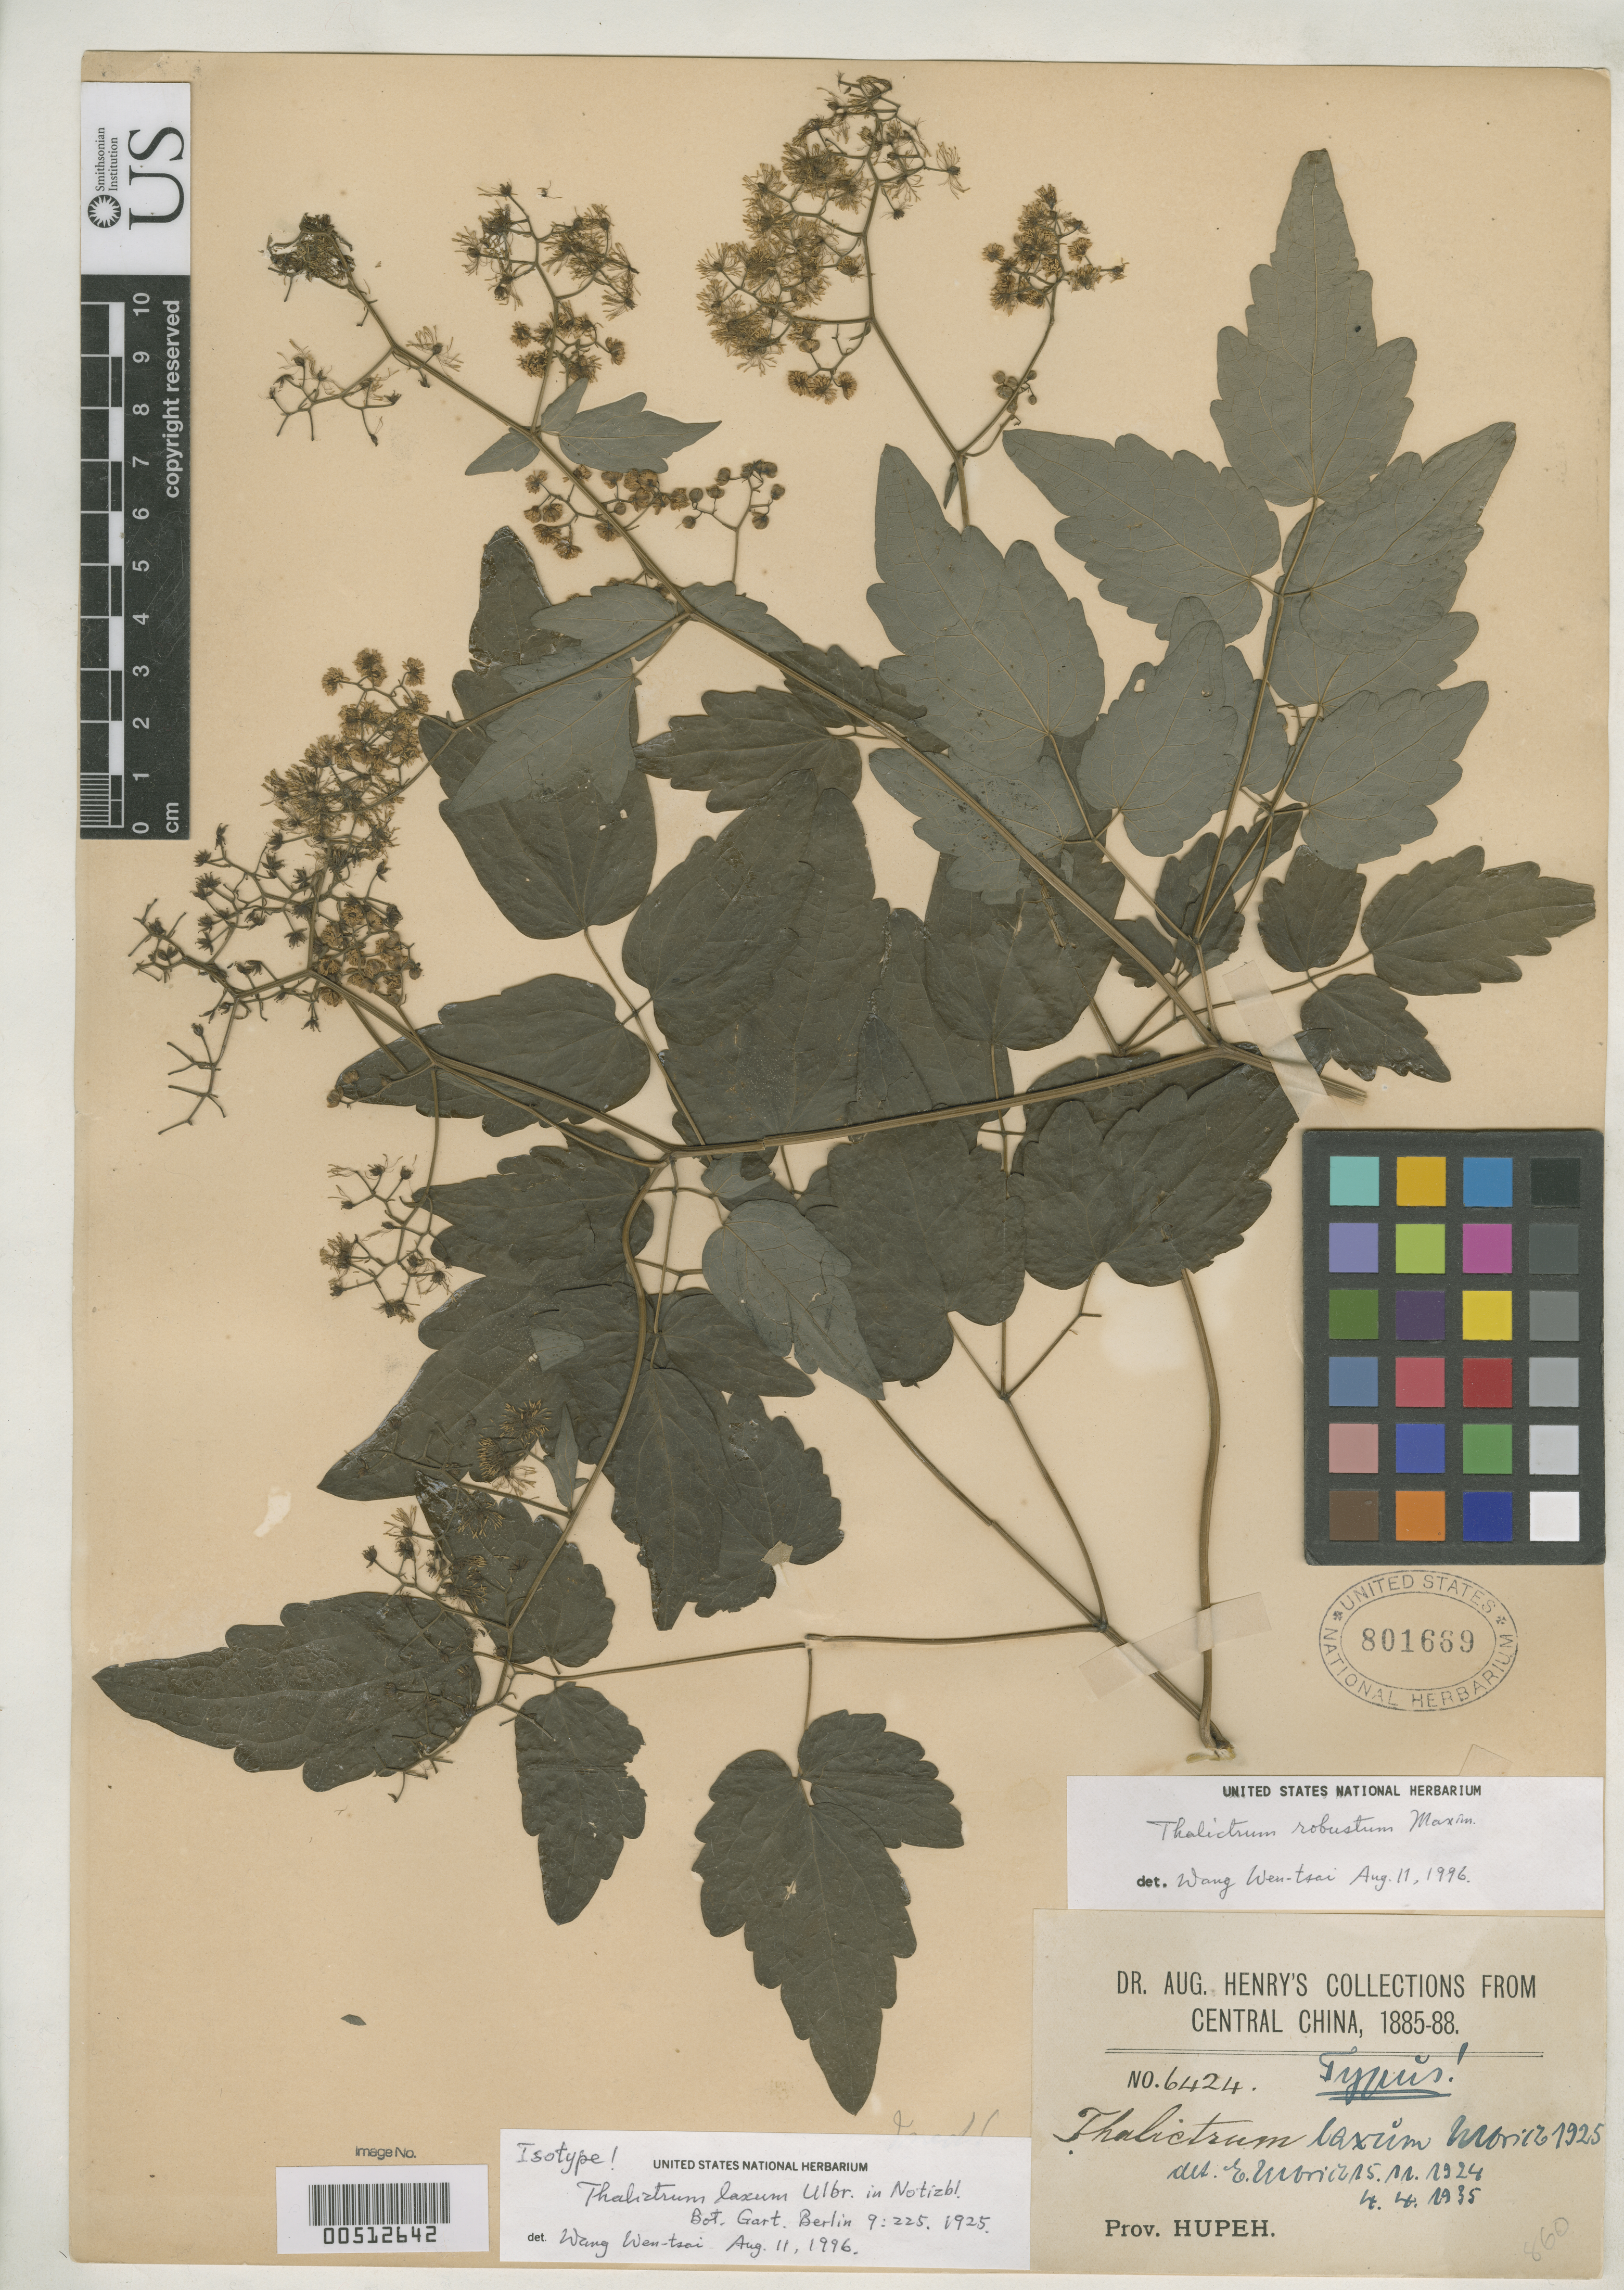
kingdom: Plantae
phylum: Tracheophyta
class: Magnoliopsida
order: Ranunculales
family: Ranunculaceae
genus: Thalictrum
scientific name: Thalictrum laxum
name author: Ulbr.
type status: Isotype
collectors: A. Henry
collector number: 6424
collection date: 1885/1888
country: China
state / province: Hubei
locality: Central China. Prov. Hupeh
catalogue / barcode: US 801669